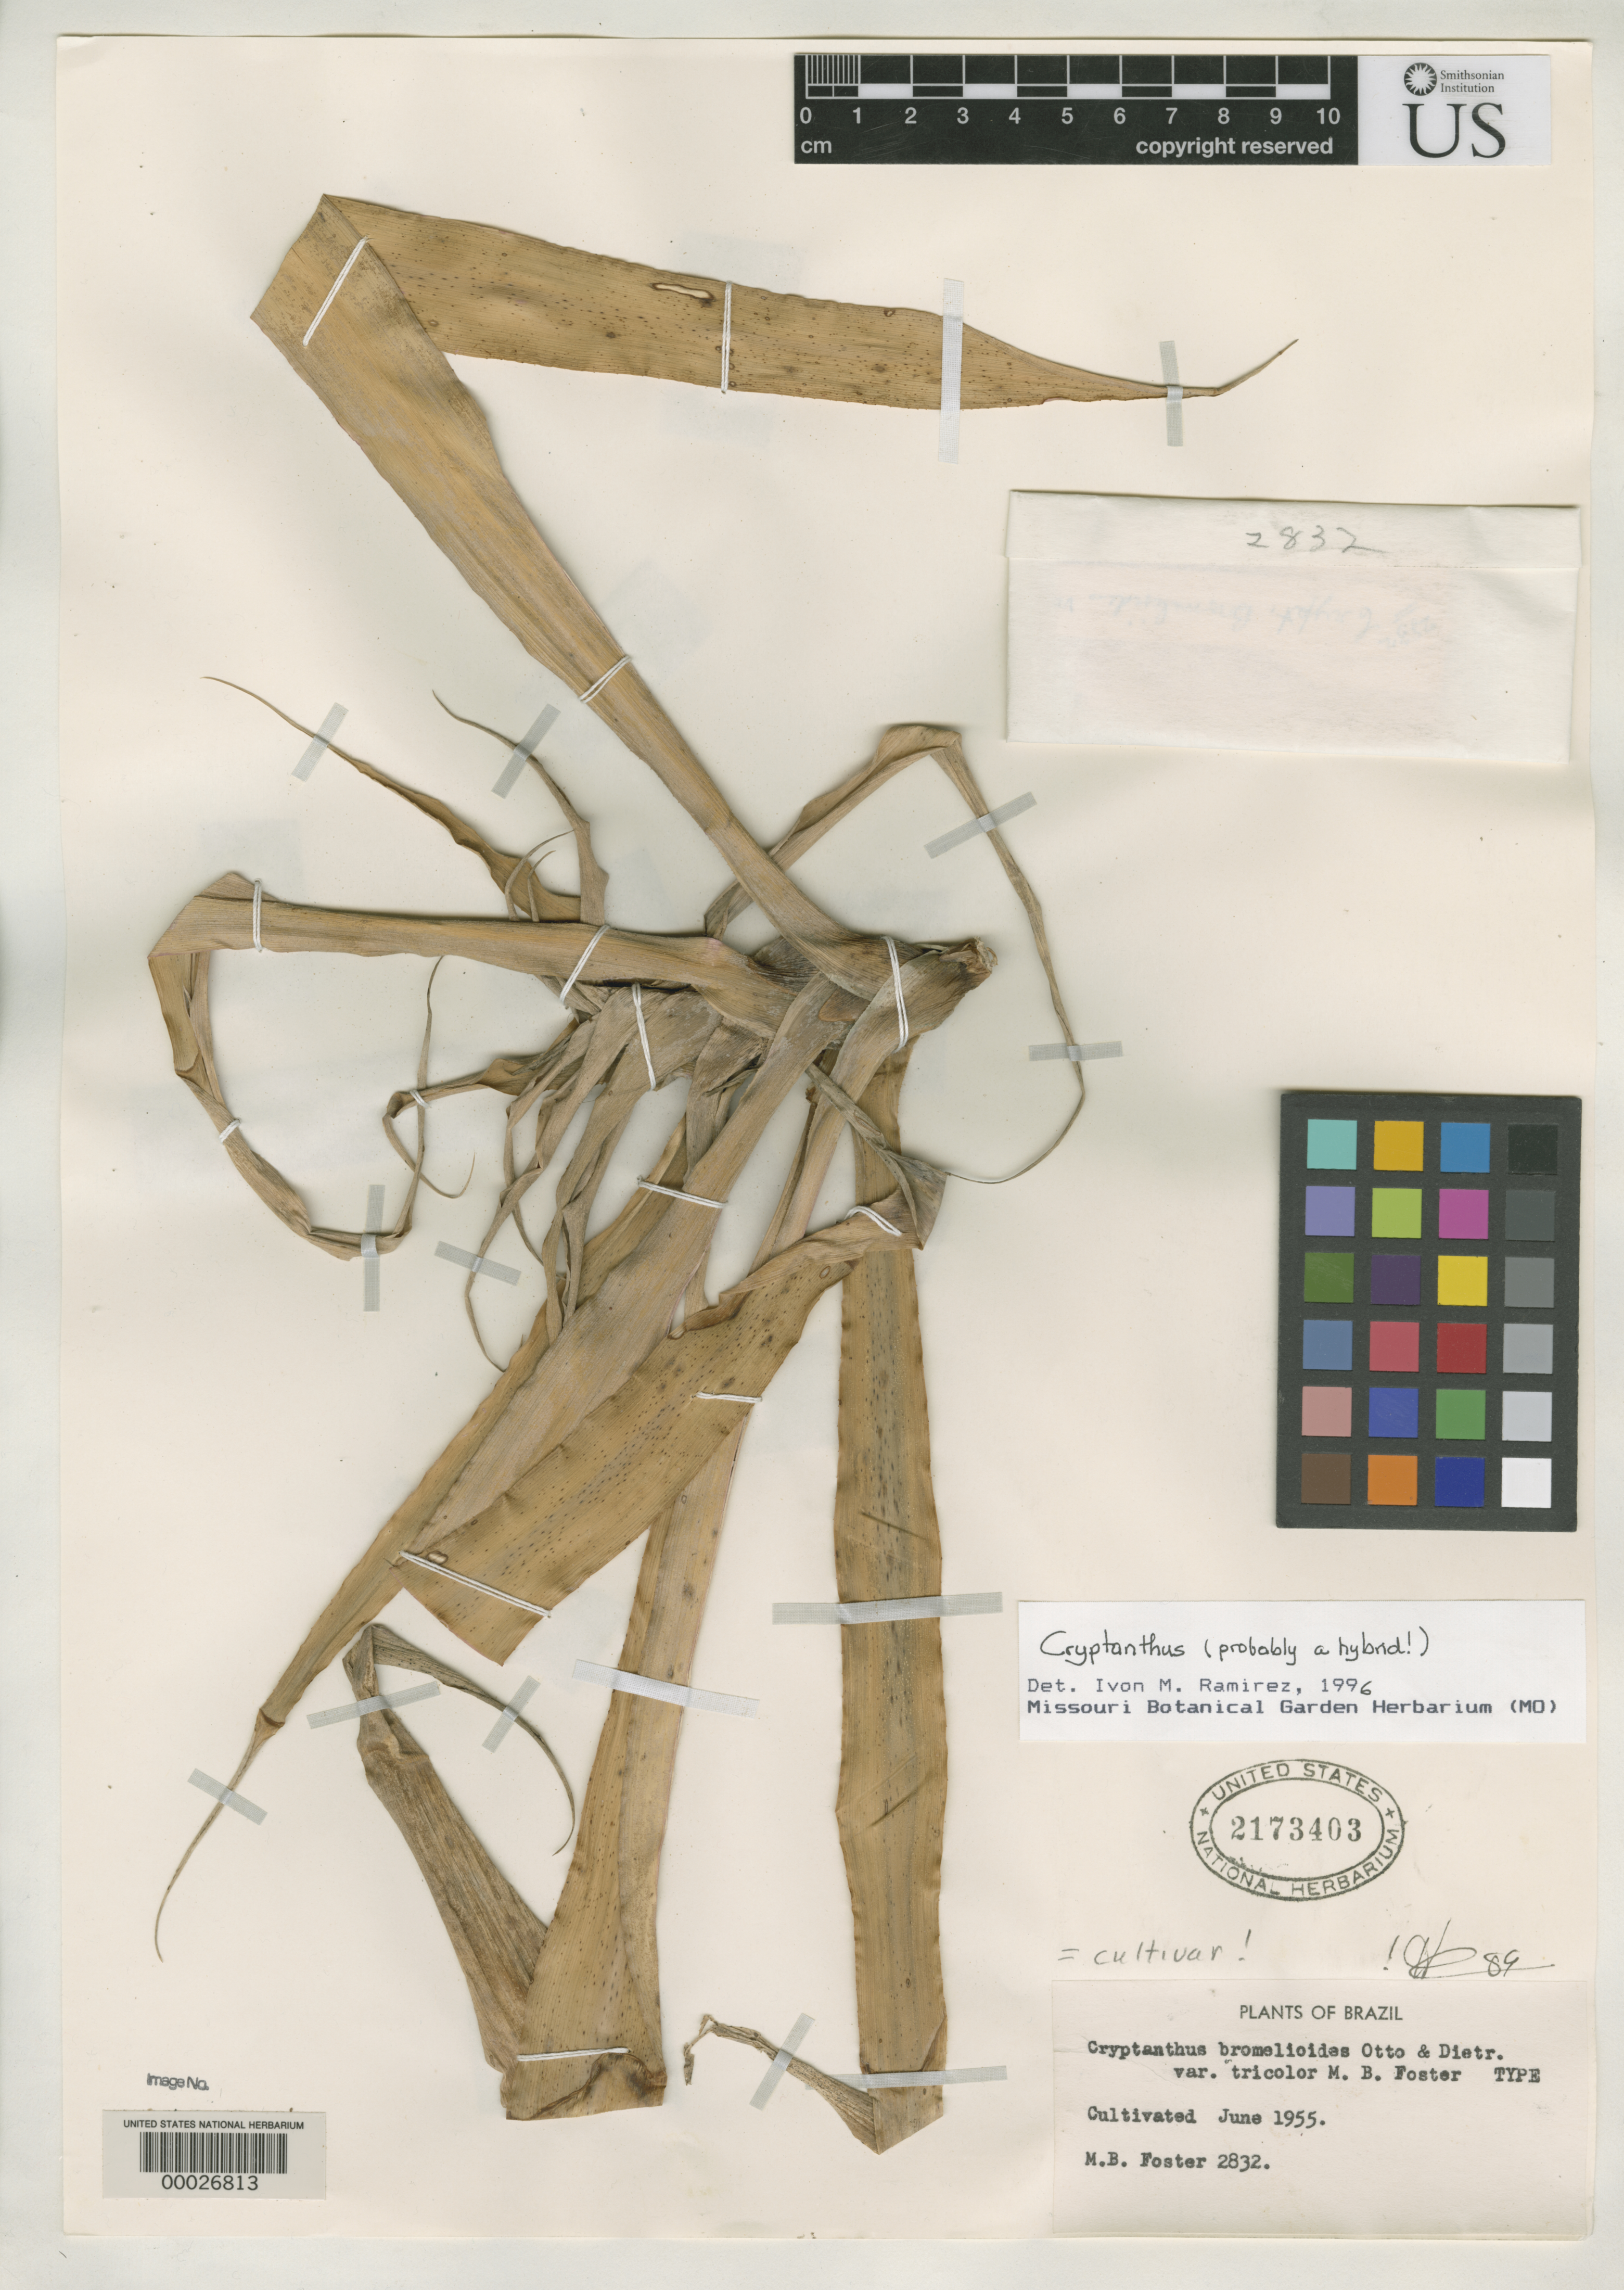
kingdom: Plantae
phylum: Tracheophyta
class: Liliopsida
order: Poales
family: Bromeliaceae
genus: Cryptanthus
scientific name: Cryptanthus bromelioides var. tricolor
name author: M.B. Foster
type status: Holotype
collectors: M. B. Foster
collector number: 2832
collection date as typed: Jun 1955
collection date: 1955-06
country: Brazil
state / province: Minas Gerais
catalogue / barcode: US 2173403